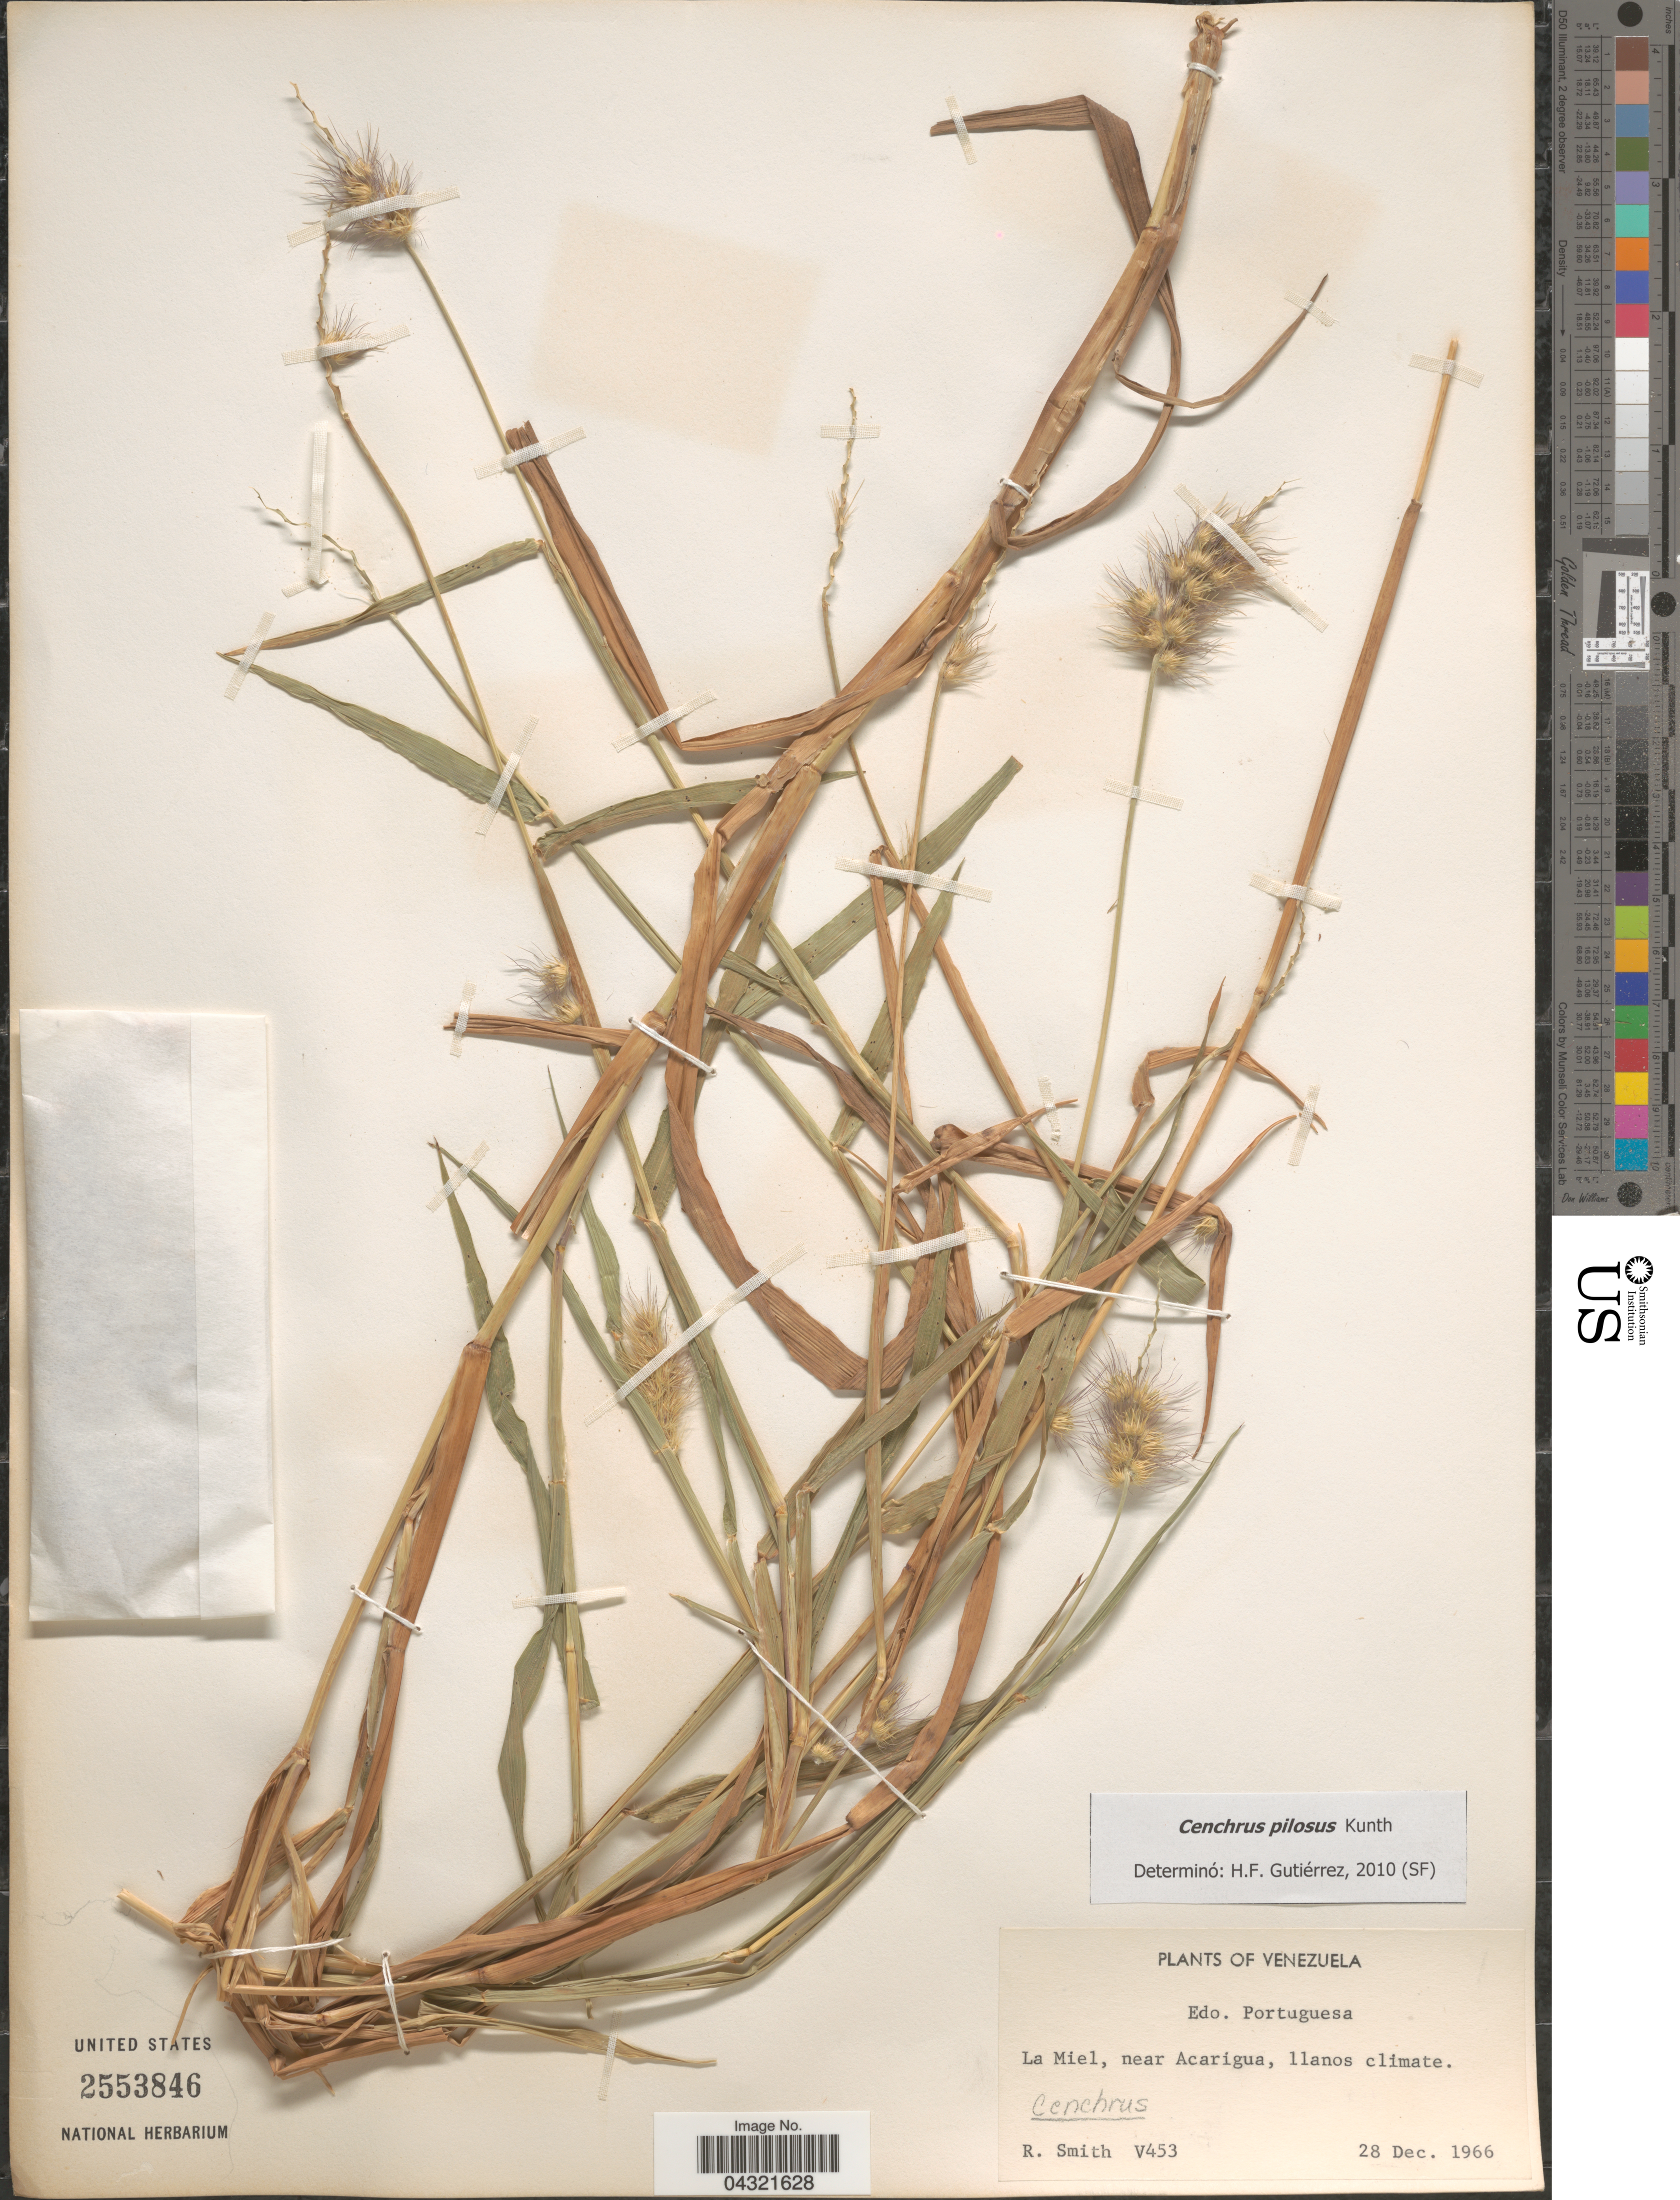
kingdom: Plantae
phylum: Tracheophyta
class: Liliopsida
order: Poales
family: Poaceae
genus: Cenchrus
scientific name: Cenchrus pilosus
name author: Kunth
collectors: R. Smith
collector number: V453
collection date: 1966-12-28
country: Venezuela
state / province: Portuguesa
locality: La Miel, near Acarigua, llanos climate.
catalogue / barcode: US 2553846